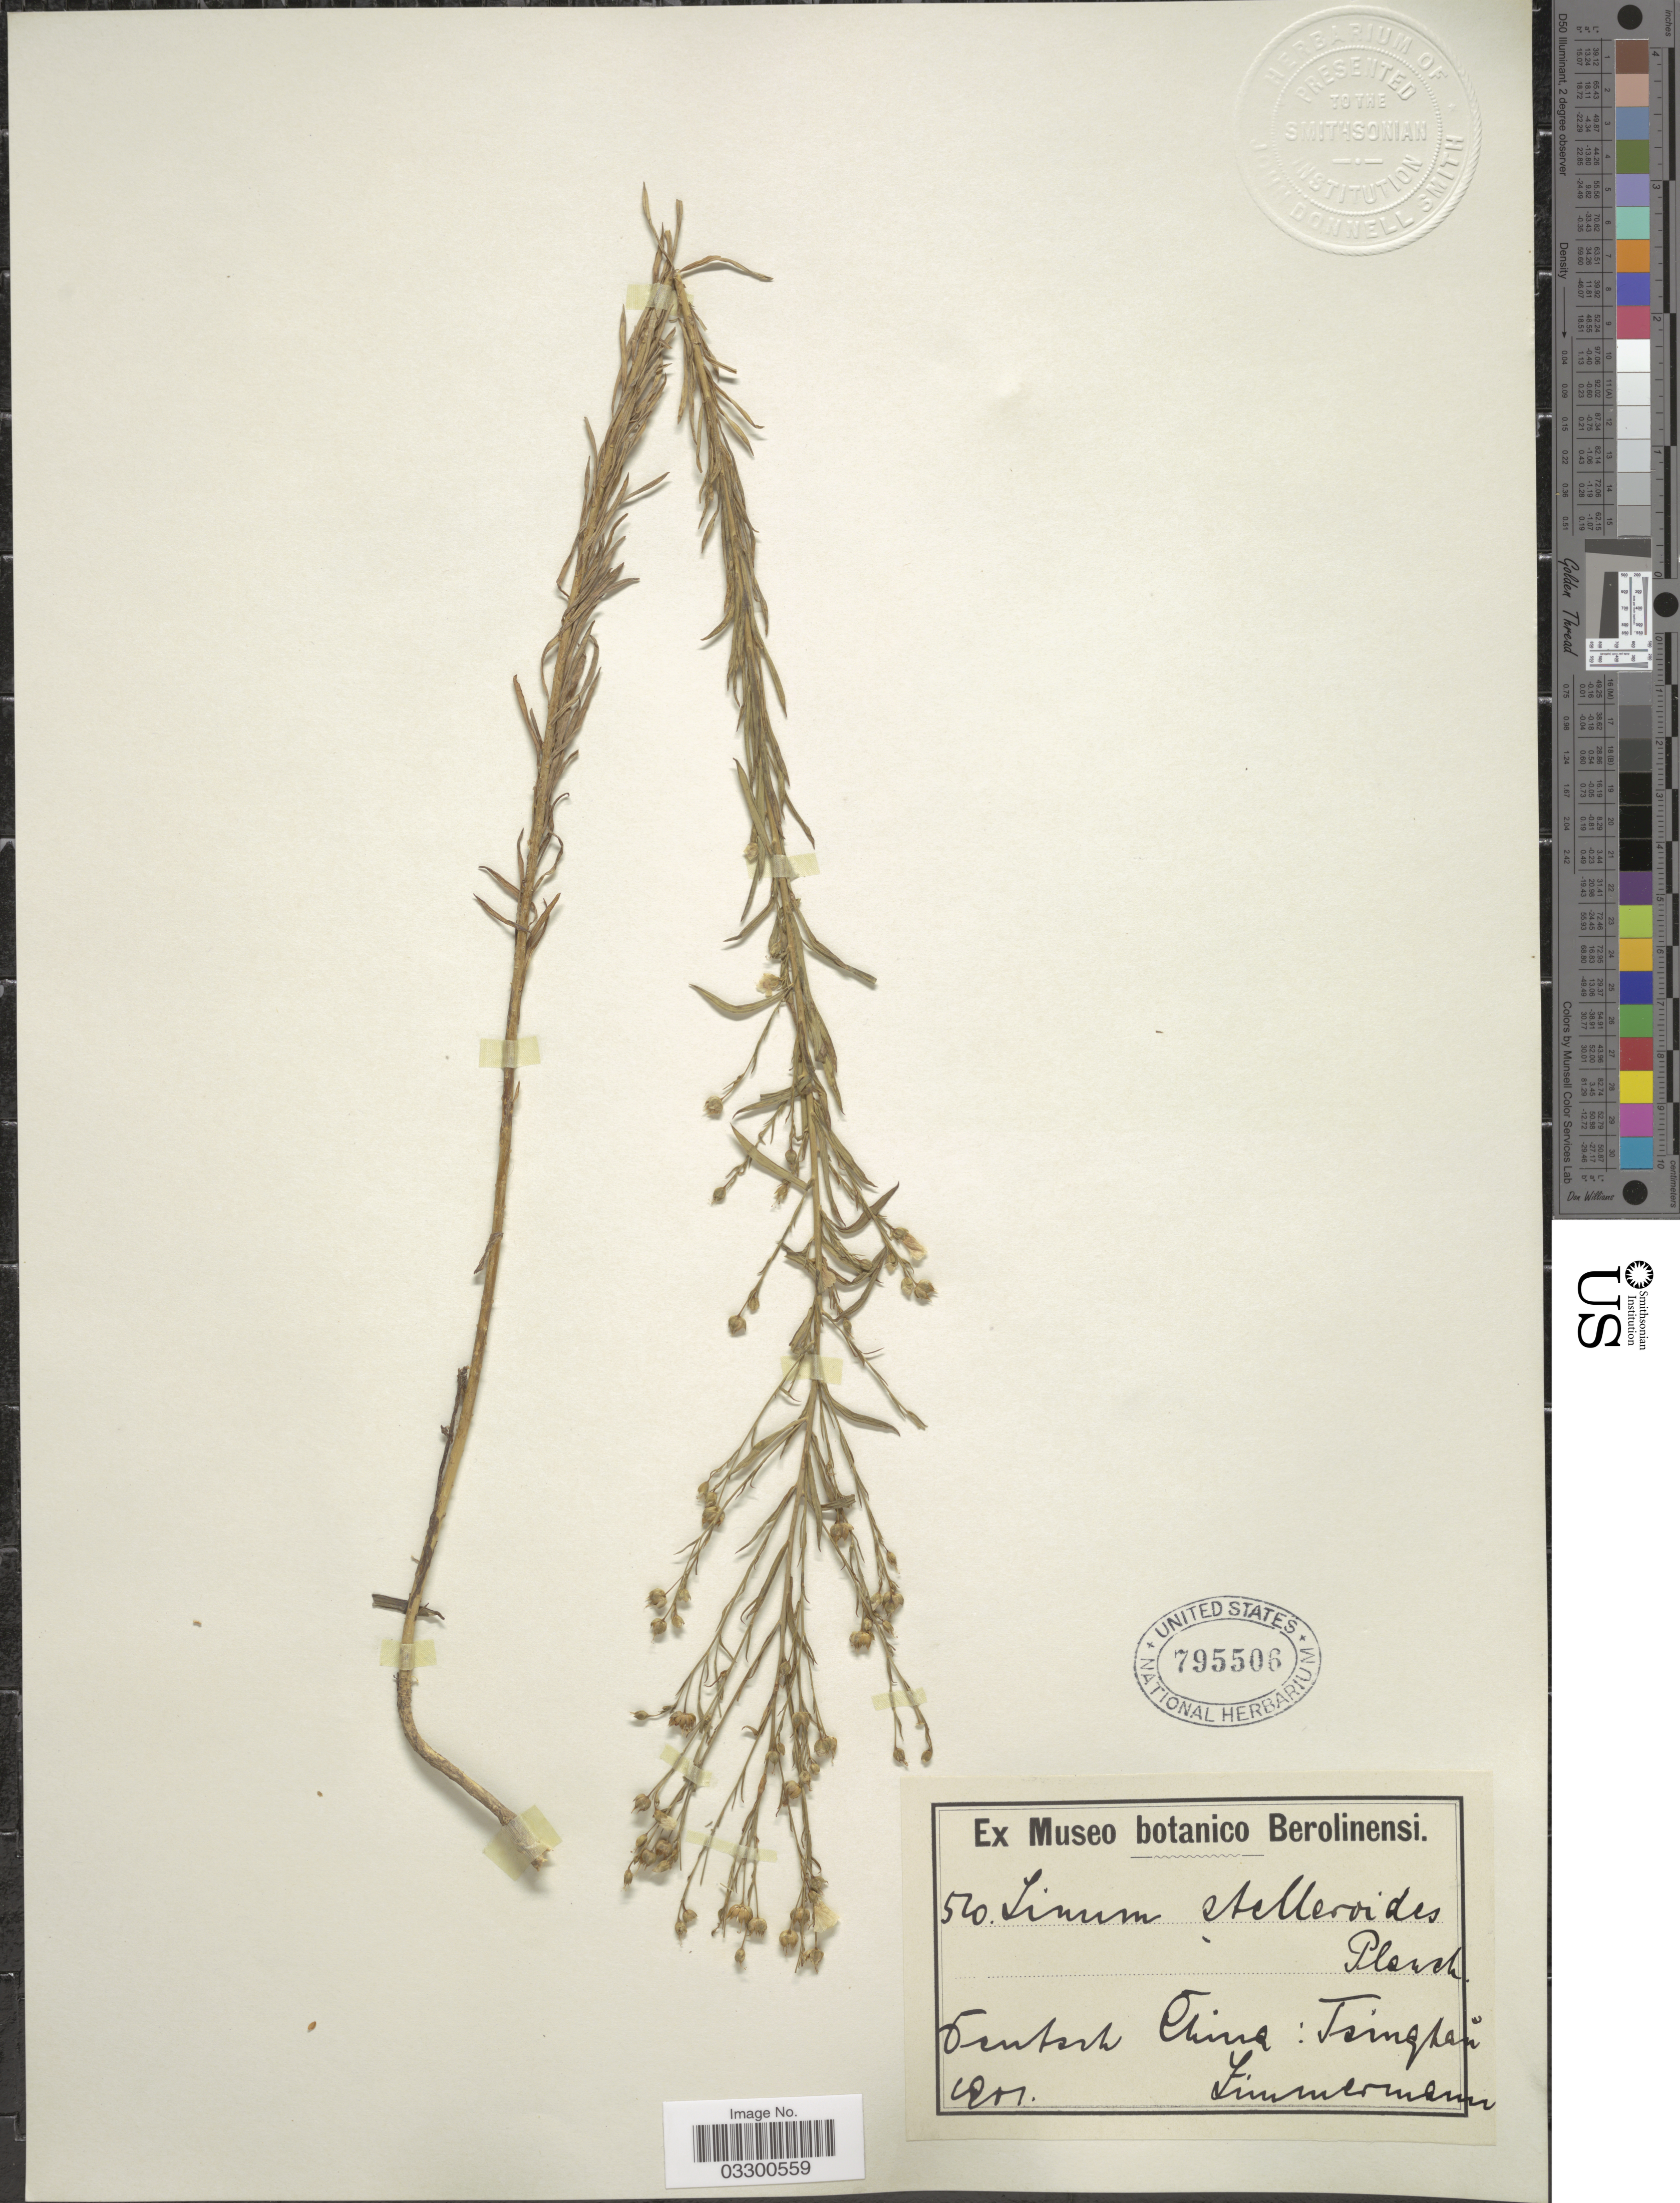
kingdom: Plantae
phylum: Tracheophyta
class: Magnoliopsida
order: Malpighiales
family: Linaceae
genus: Linum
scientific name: Linum stelleroides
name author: Planch.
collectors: -. Zimmermann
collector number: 510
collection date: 1901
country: China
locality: Deutsch China: Tsingtáu [interpreted].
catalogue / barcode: US 795506